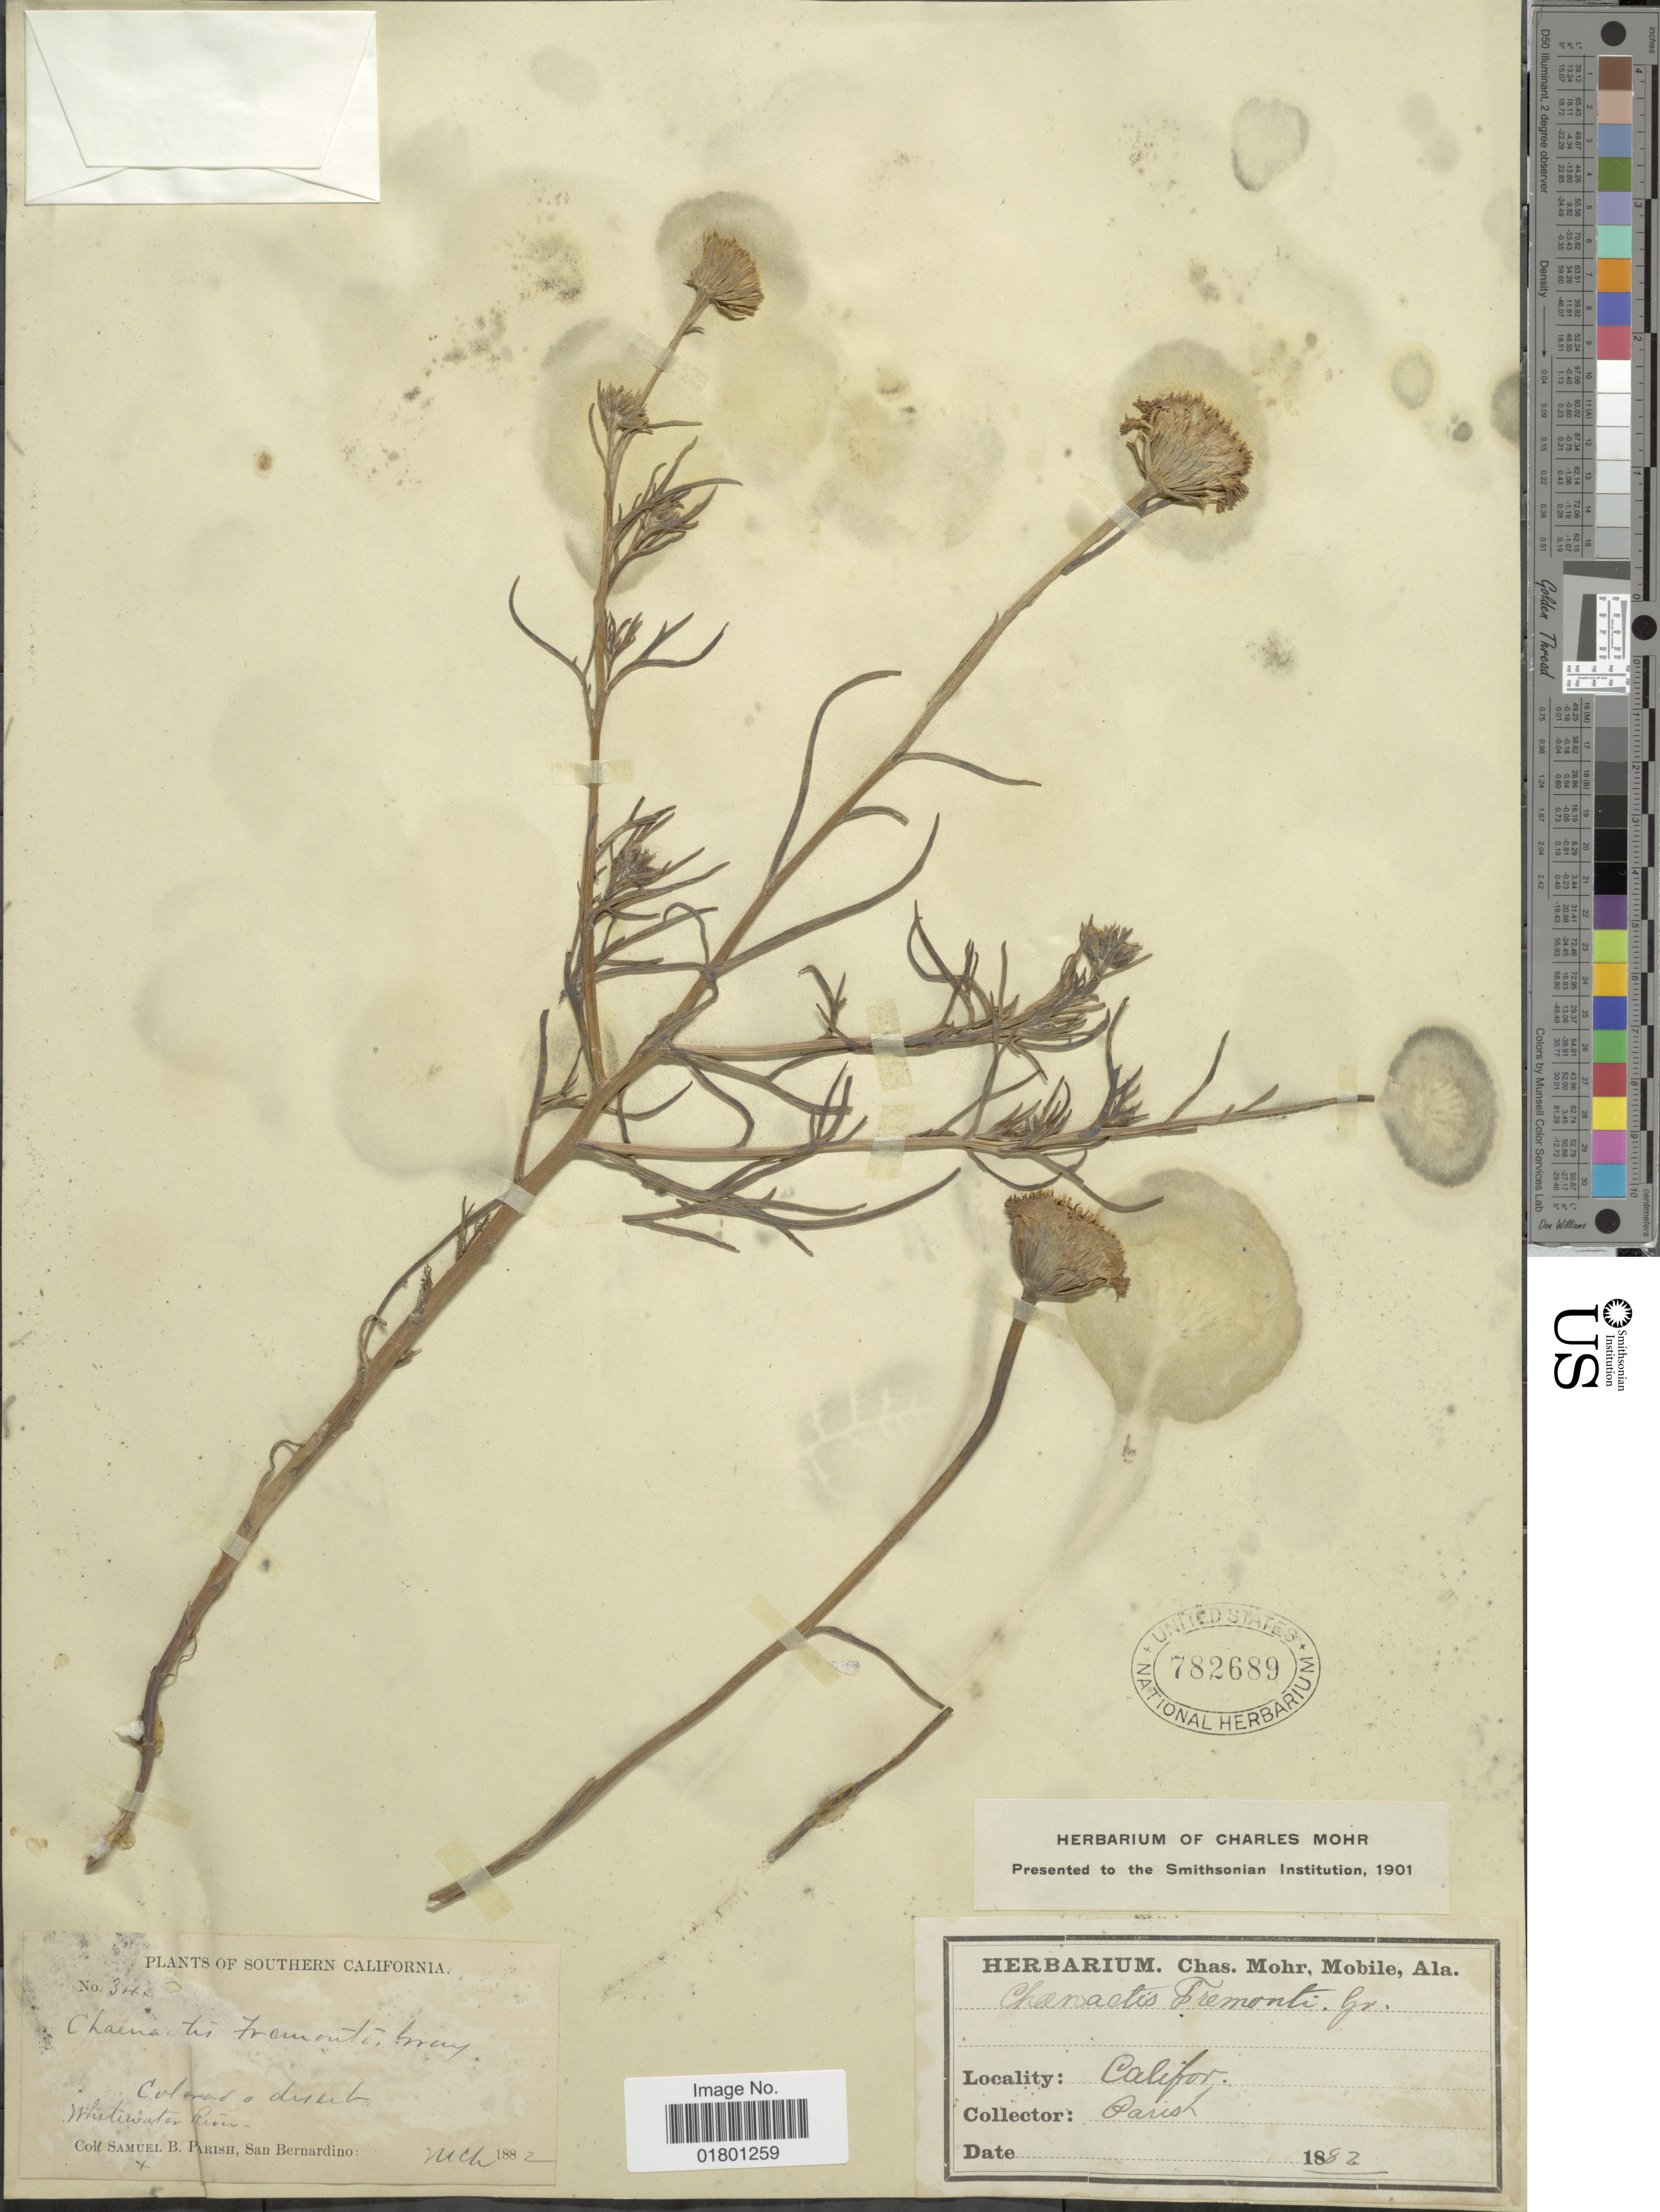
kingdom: Plantae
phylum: Tracheophyta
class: Magnoliopsida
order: Asterales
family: Asteraceae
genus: Chaenactis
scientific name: Chaenactis fremontii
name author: A. Gray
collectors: S. B. Parish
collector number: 3420*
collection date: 1882-03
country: United States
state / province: California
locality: Southern California, Colorado desert, White water River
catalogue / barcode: US 782689